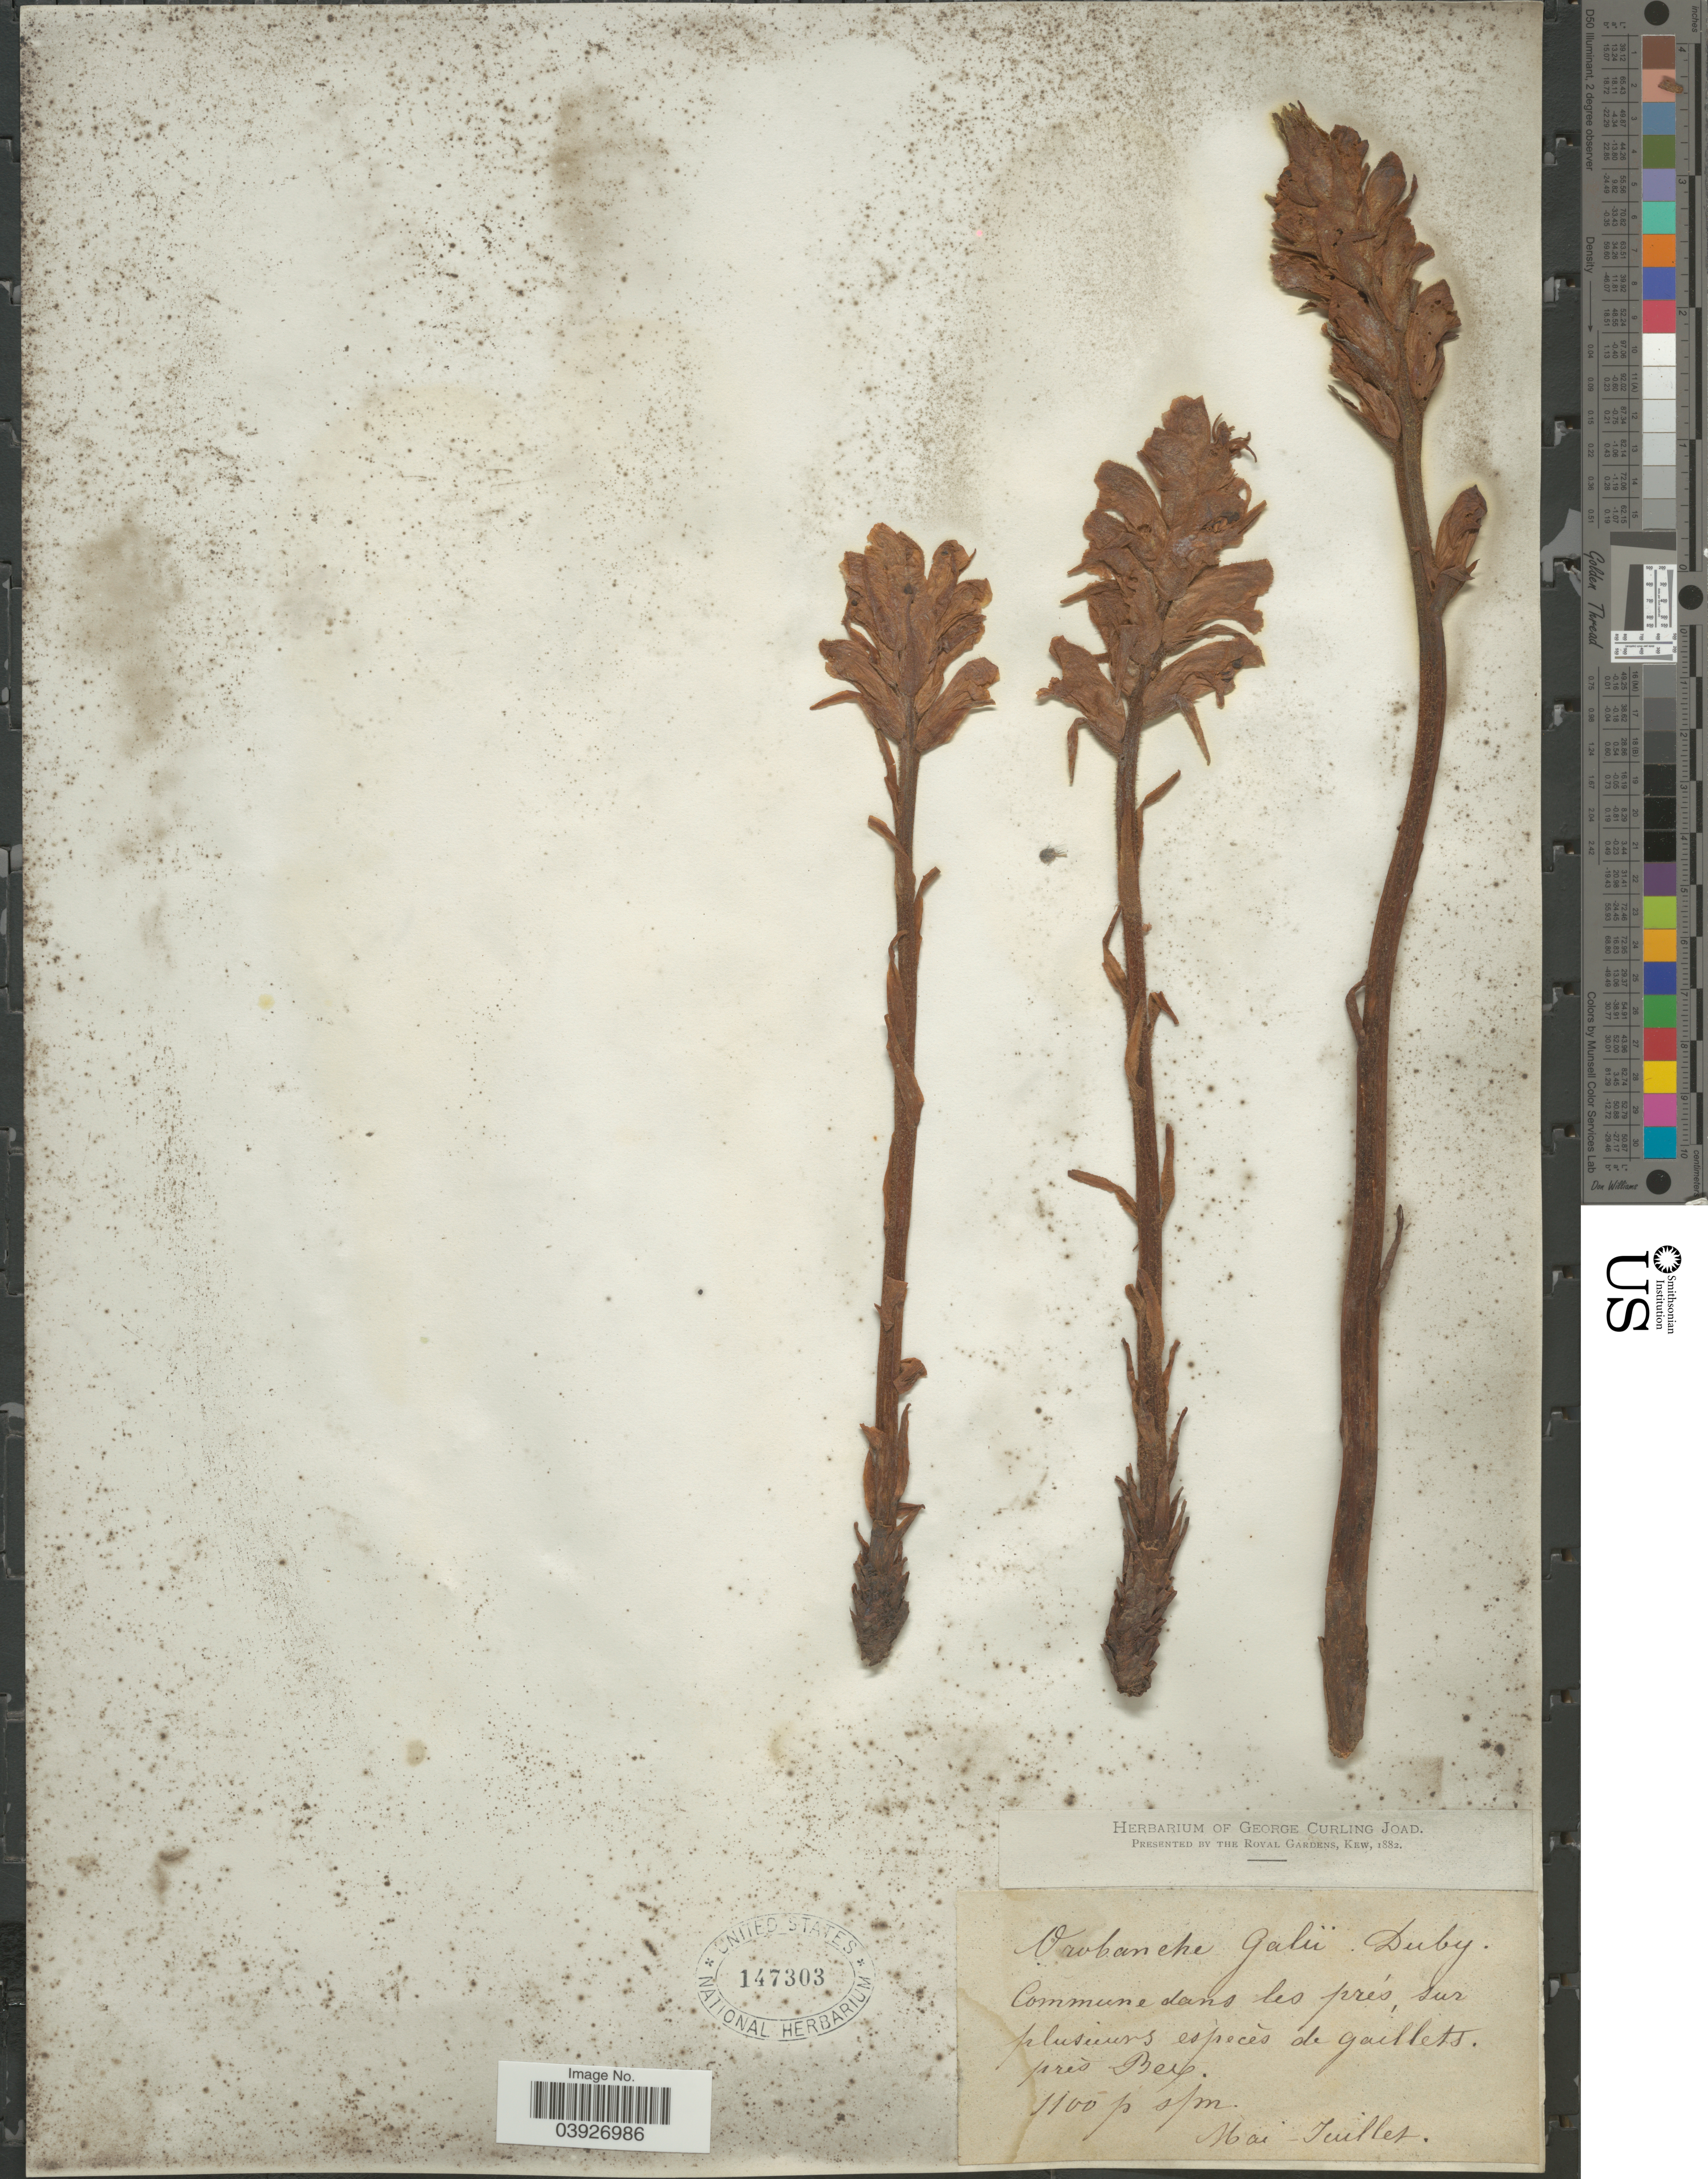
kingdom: Plantae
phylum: Tracheophyta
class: Magnoliopsida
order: Lamiales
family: Orobanchaceae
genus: Orobanche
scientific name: Orobanche galii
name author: Duby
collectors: ex herb. George Curling Joad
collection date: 1882-05/1882-07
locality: Commune dans les prés, sur plusieures especés de gaillets. Prés Bern [interpreted].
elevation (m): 335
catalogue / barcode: US 147303